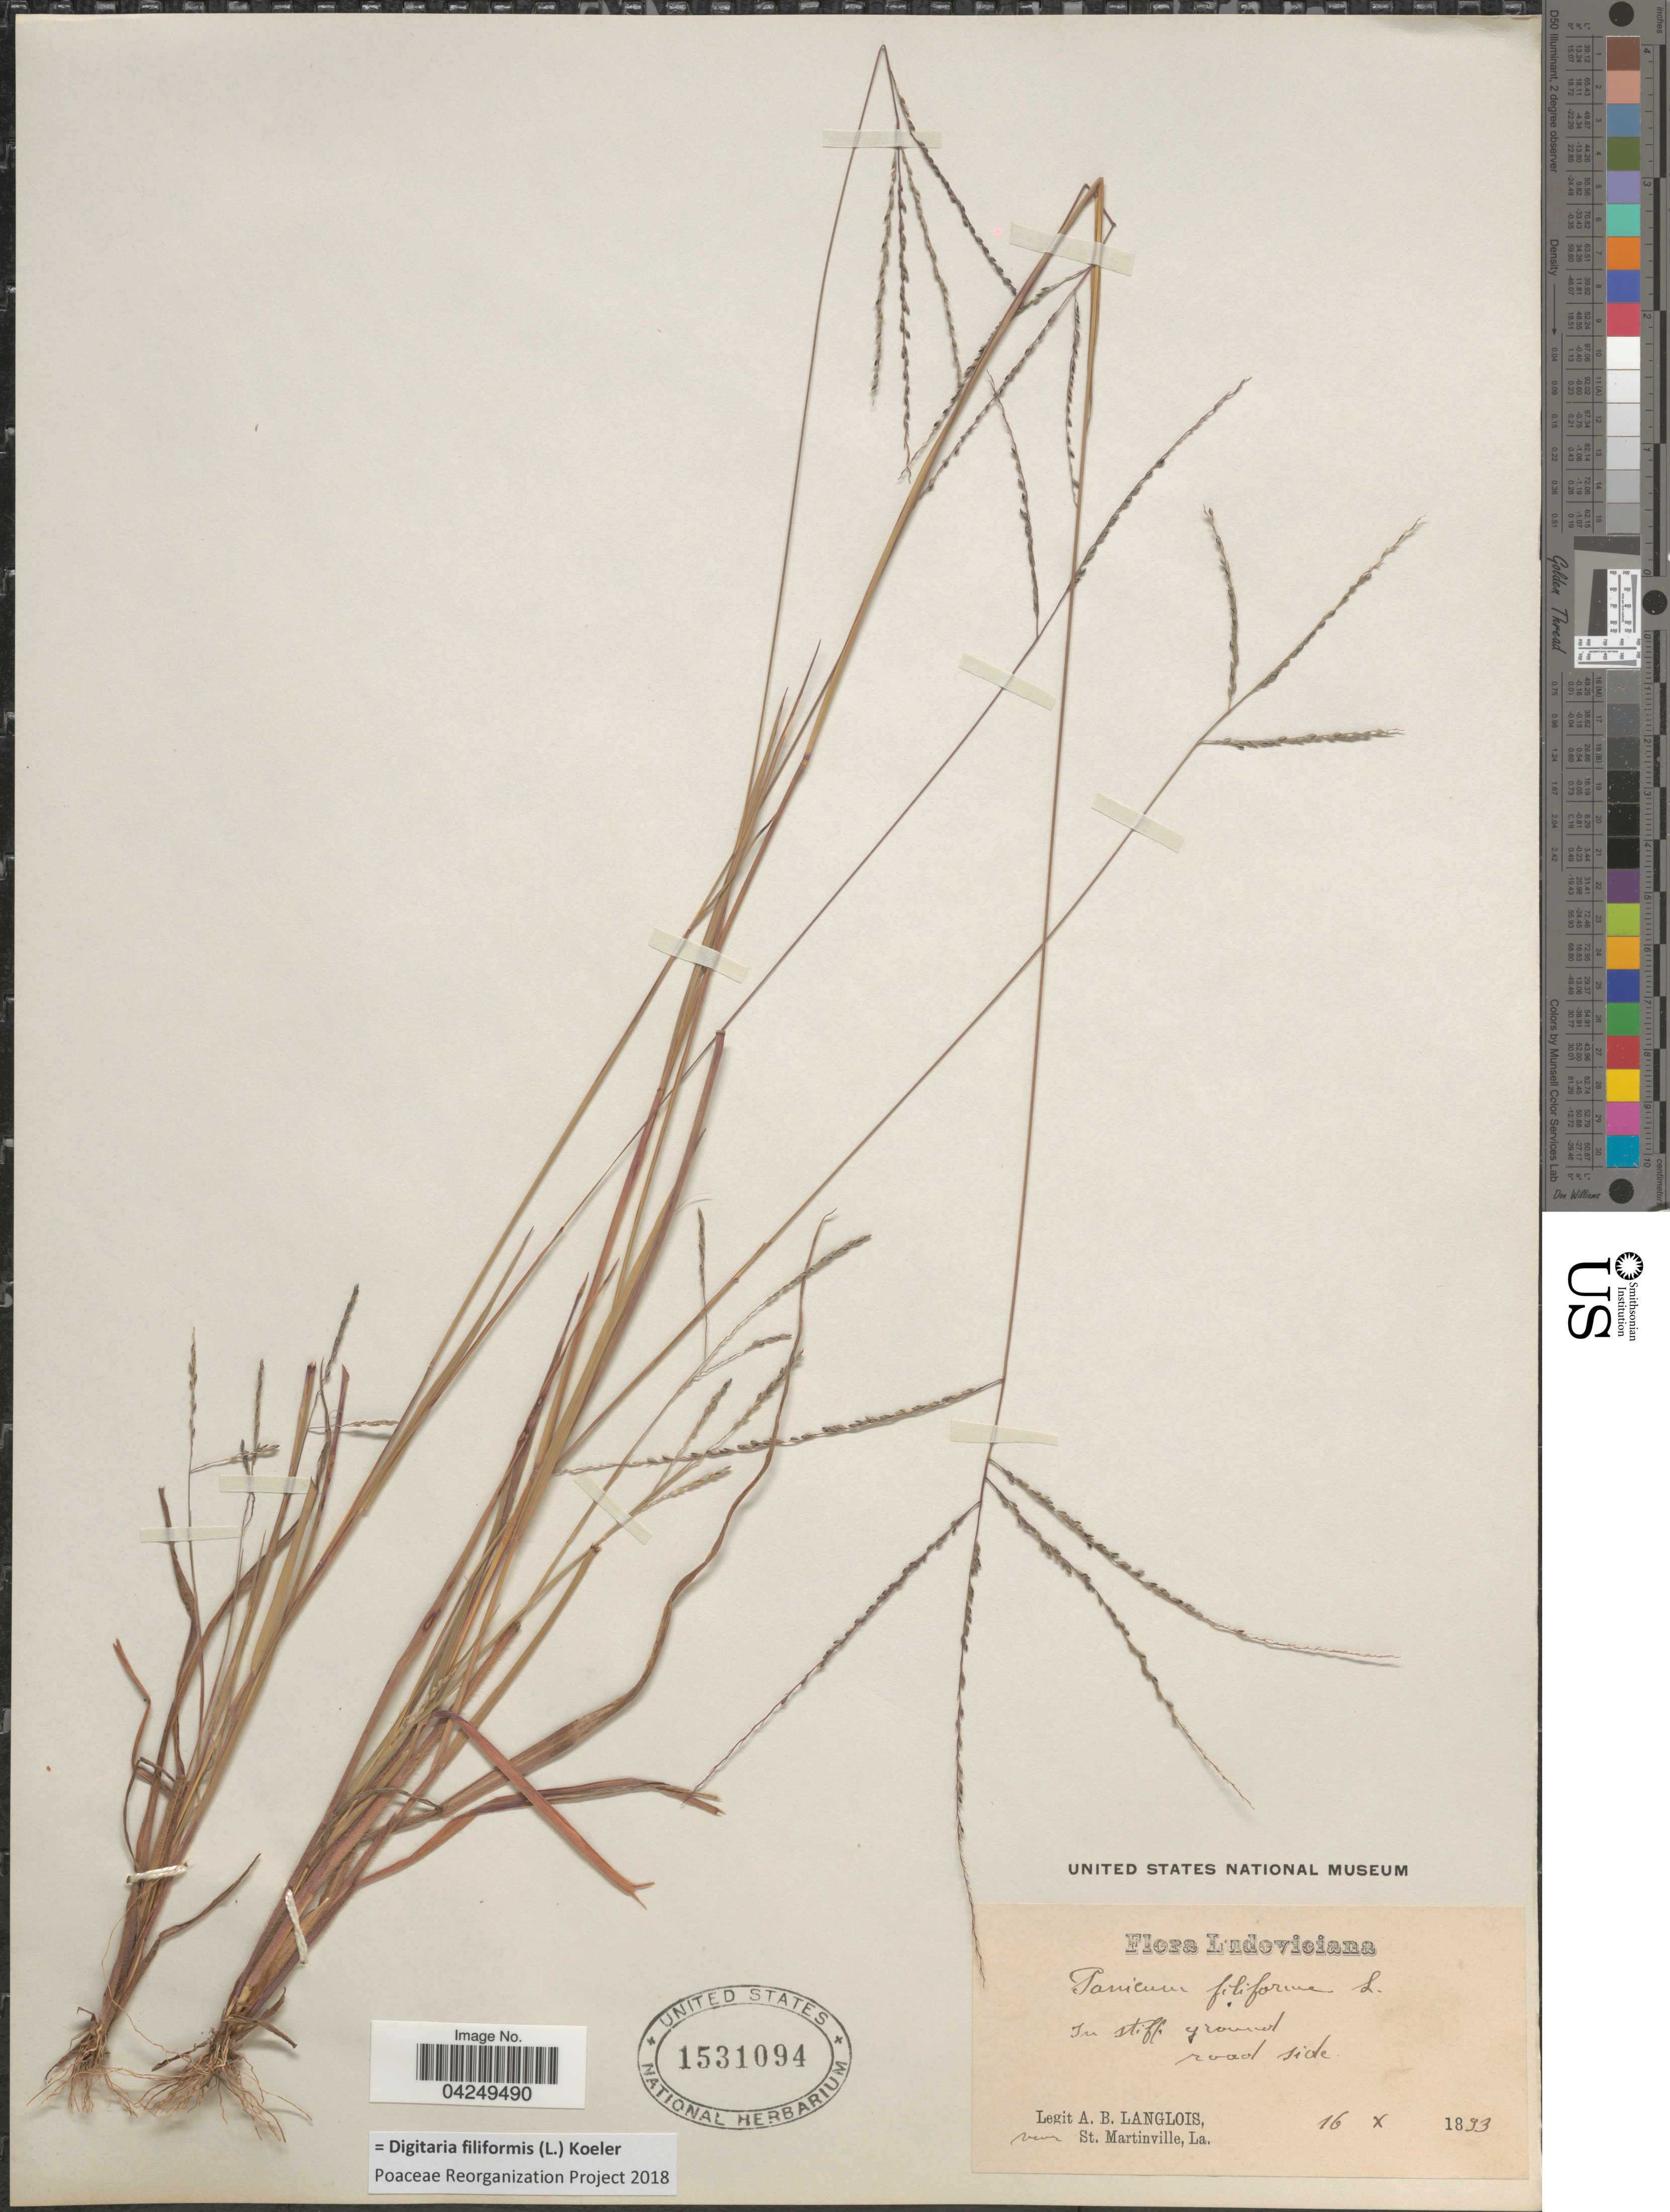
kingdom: Plantae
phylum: Tracheophyta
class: Liliopsida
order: Poales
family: Poaceae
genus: Digitaria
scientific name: Digitaria filiformis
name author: (L.) Koeler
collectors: A. Langlois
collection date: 1893-10-16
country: United States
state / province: Louisiana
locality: Ludoviciana. In stiff ground road side. Near St. Martinville.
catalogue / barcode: US 1531094